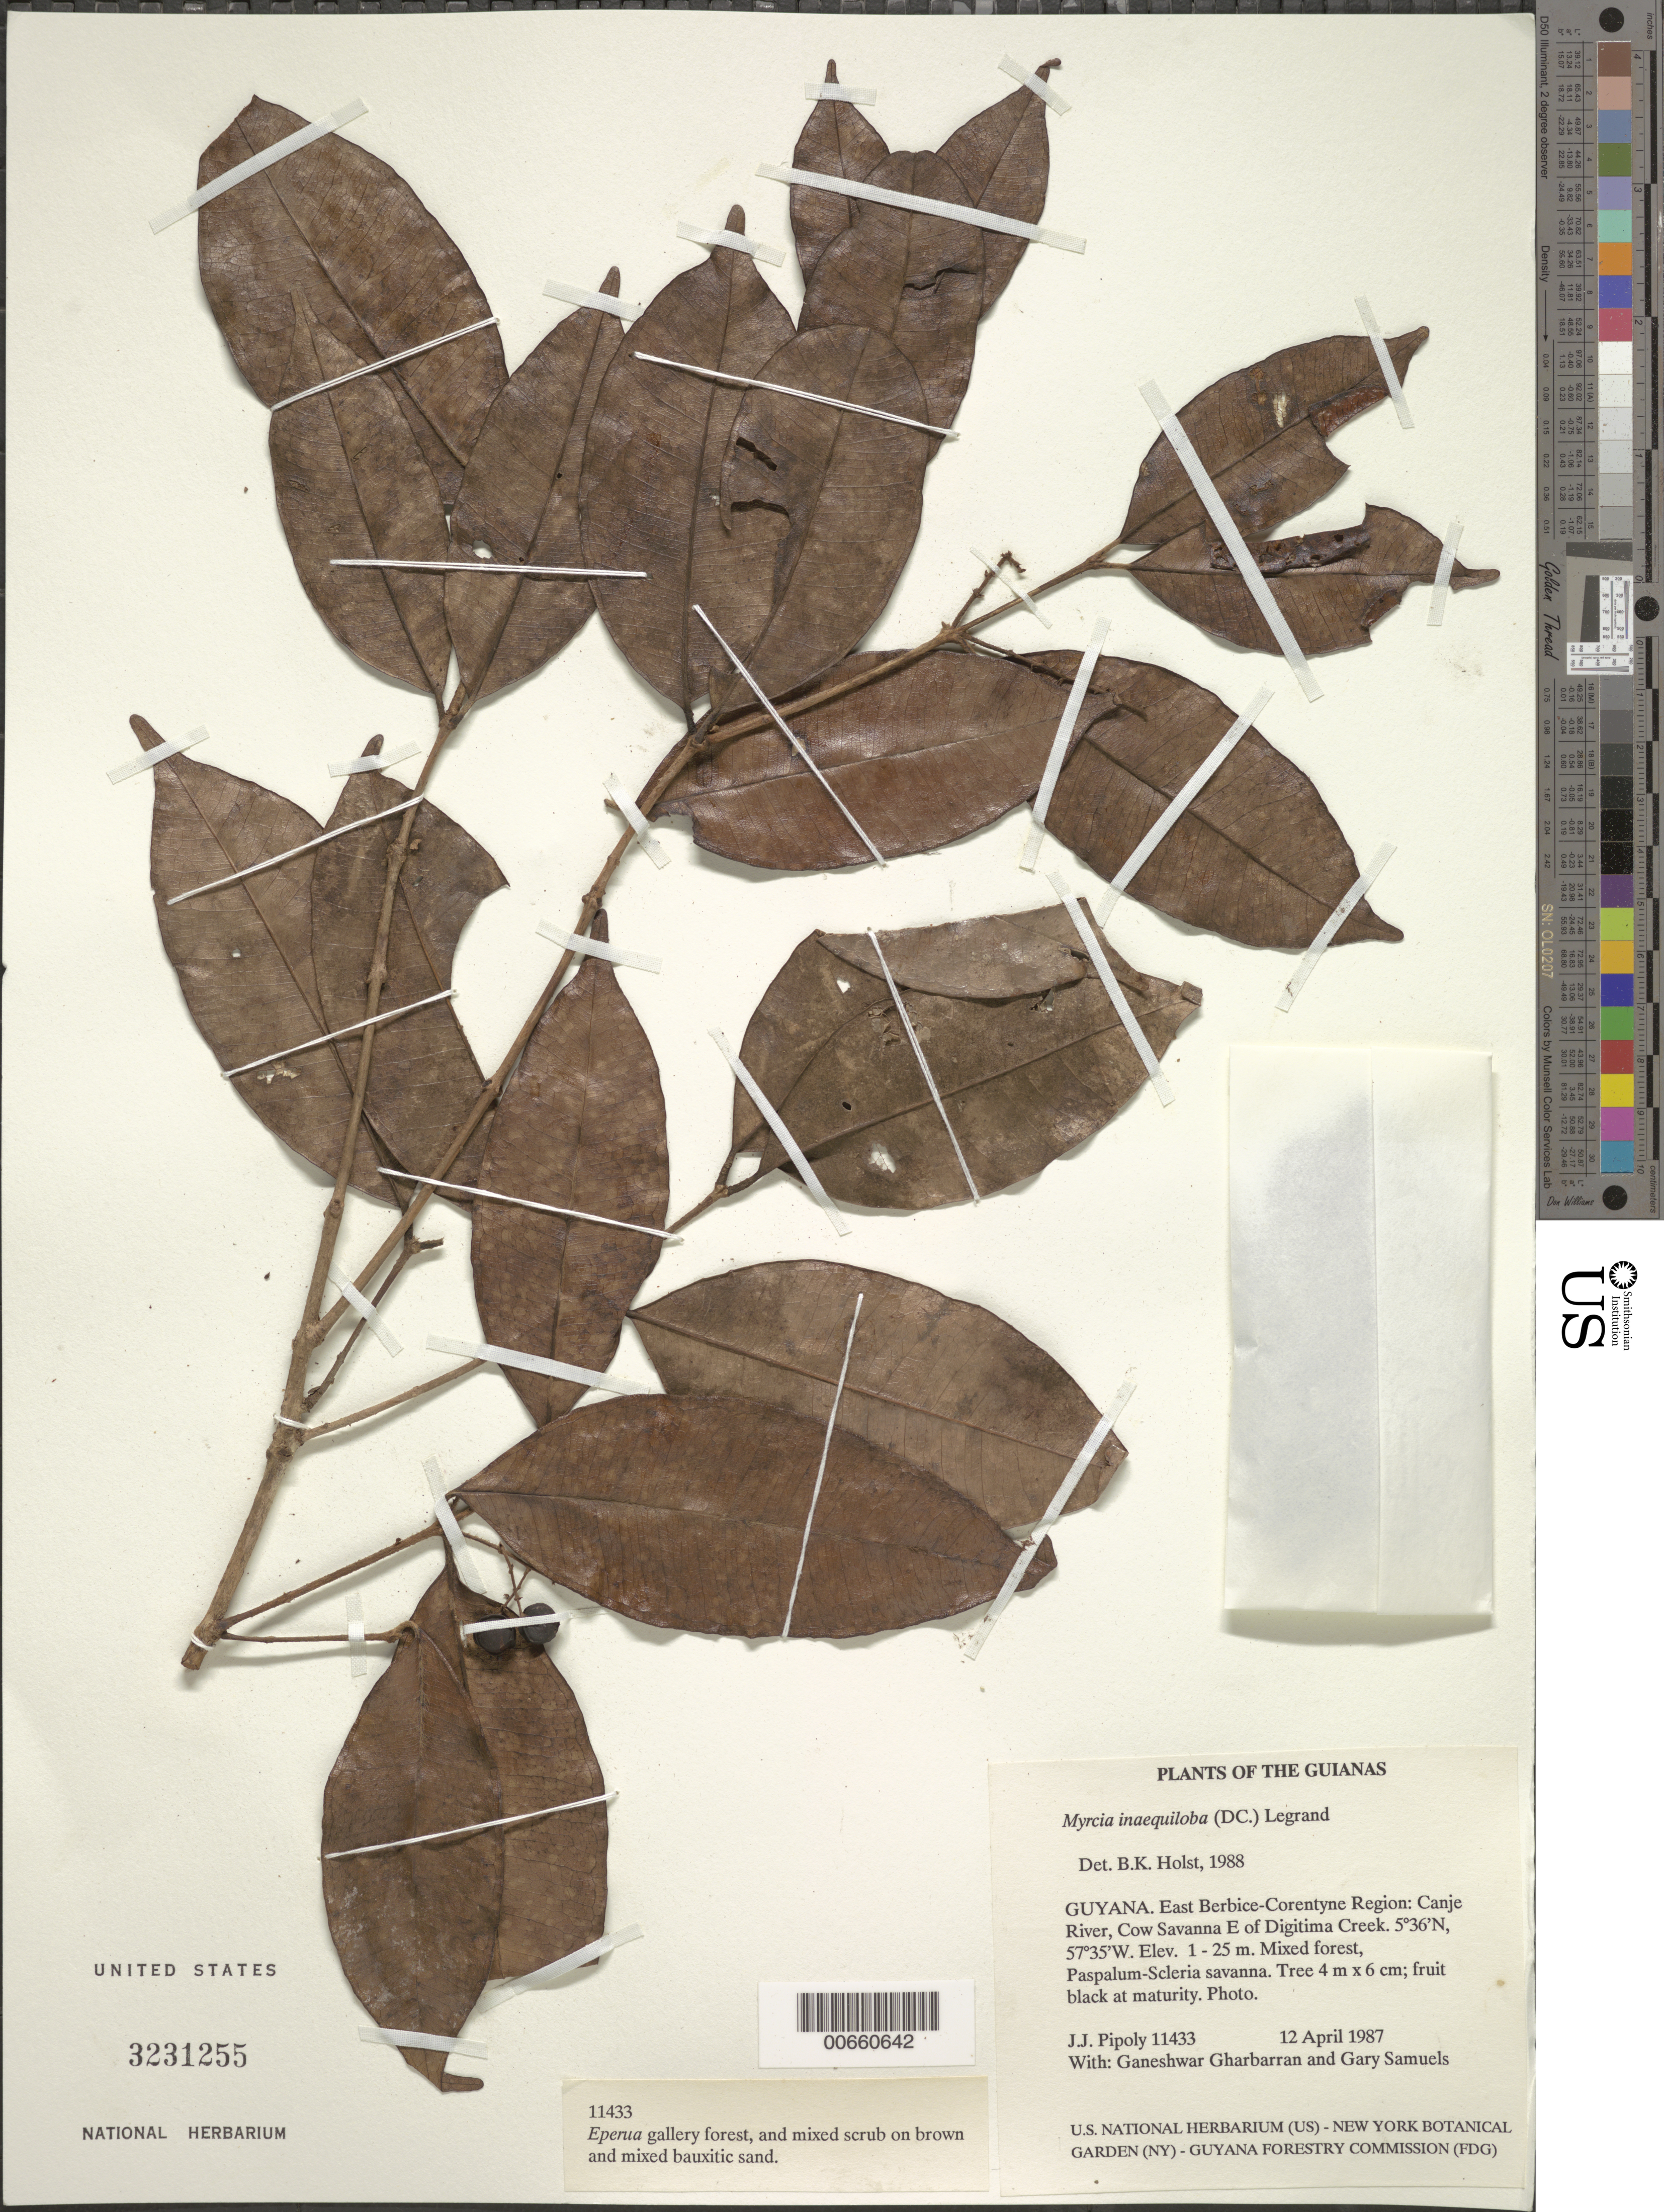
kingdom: Plantae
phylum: Tracheophyta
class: Magnoliopsida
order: Myrtales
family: Myrtaceae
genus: Myrcia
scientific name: Myrcia inaequiloba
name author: (DC.) D. Legrand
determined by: Holst, Bruce K.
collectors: J. J. Pipoly, G. Gharbarran & G. Samuels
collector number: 11433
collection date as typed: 12 April 1987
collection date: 1987-04-12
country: Guyana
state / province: E. Berbice-Corentyne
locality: Canje River, Cow Savanna E of Digitima Creek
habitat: Mixed forest, Paspalum-Scleria savanna, Eperua gallery forest and mixed scrub on brown and mixed bauxitic sand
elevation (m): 1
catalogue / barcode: US 3231255